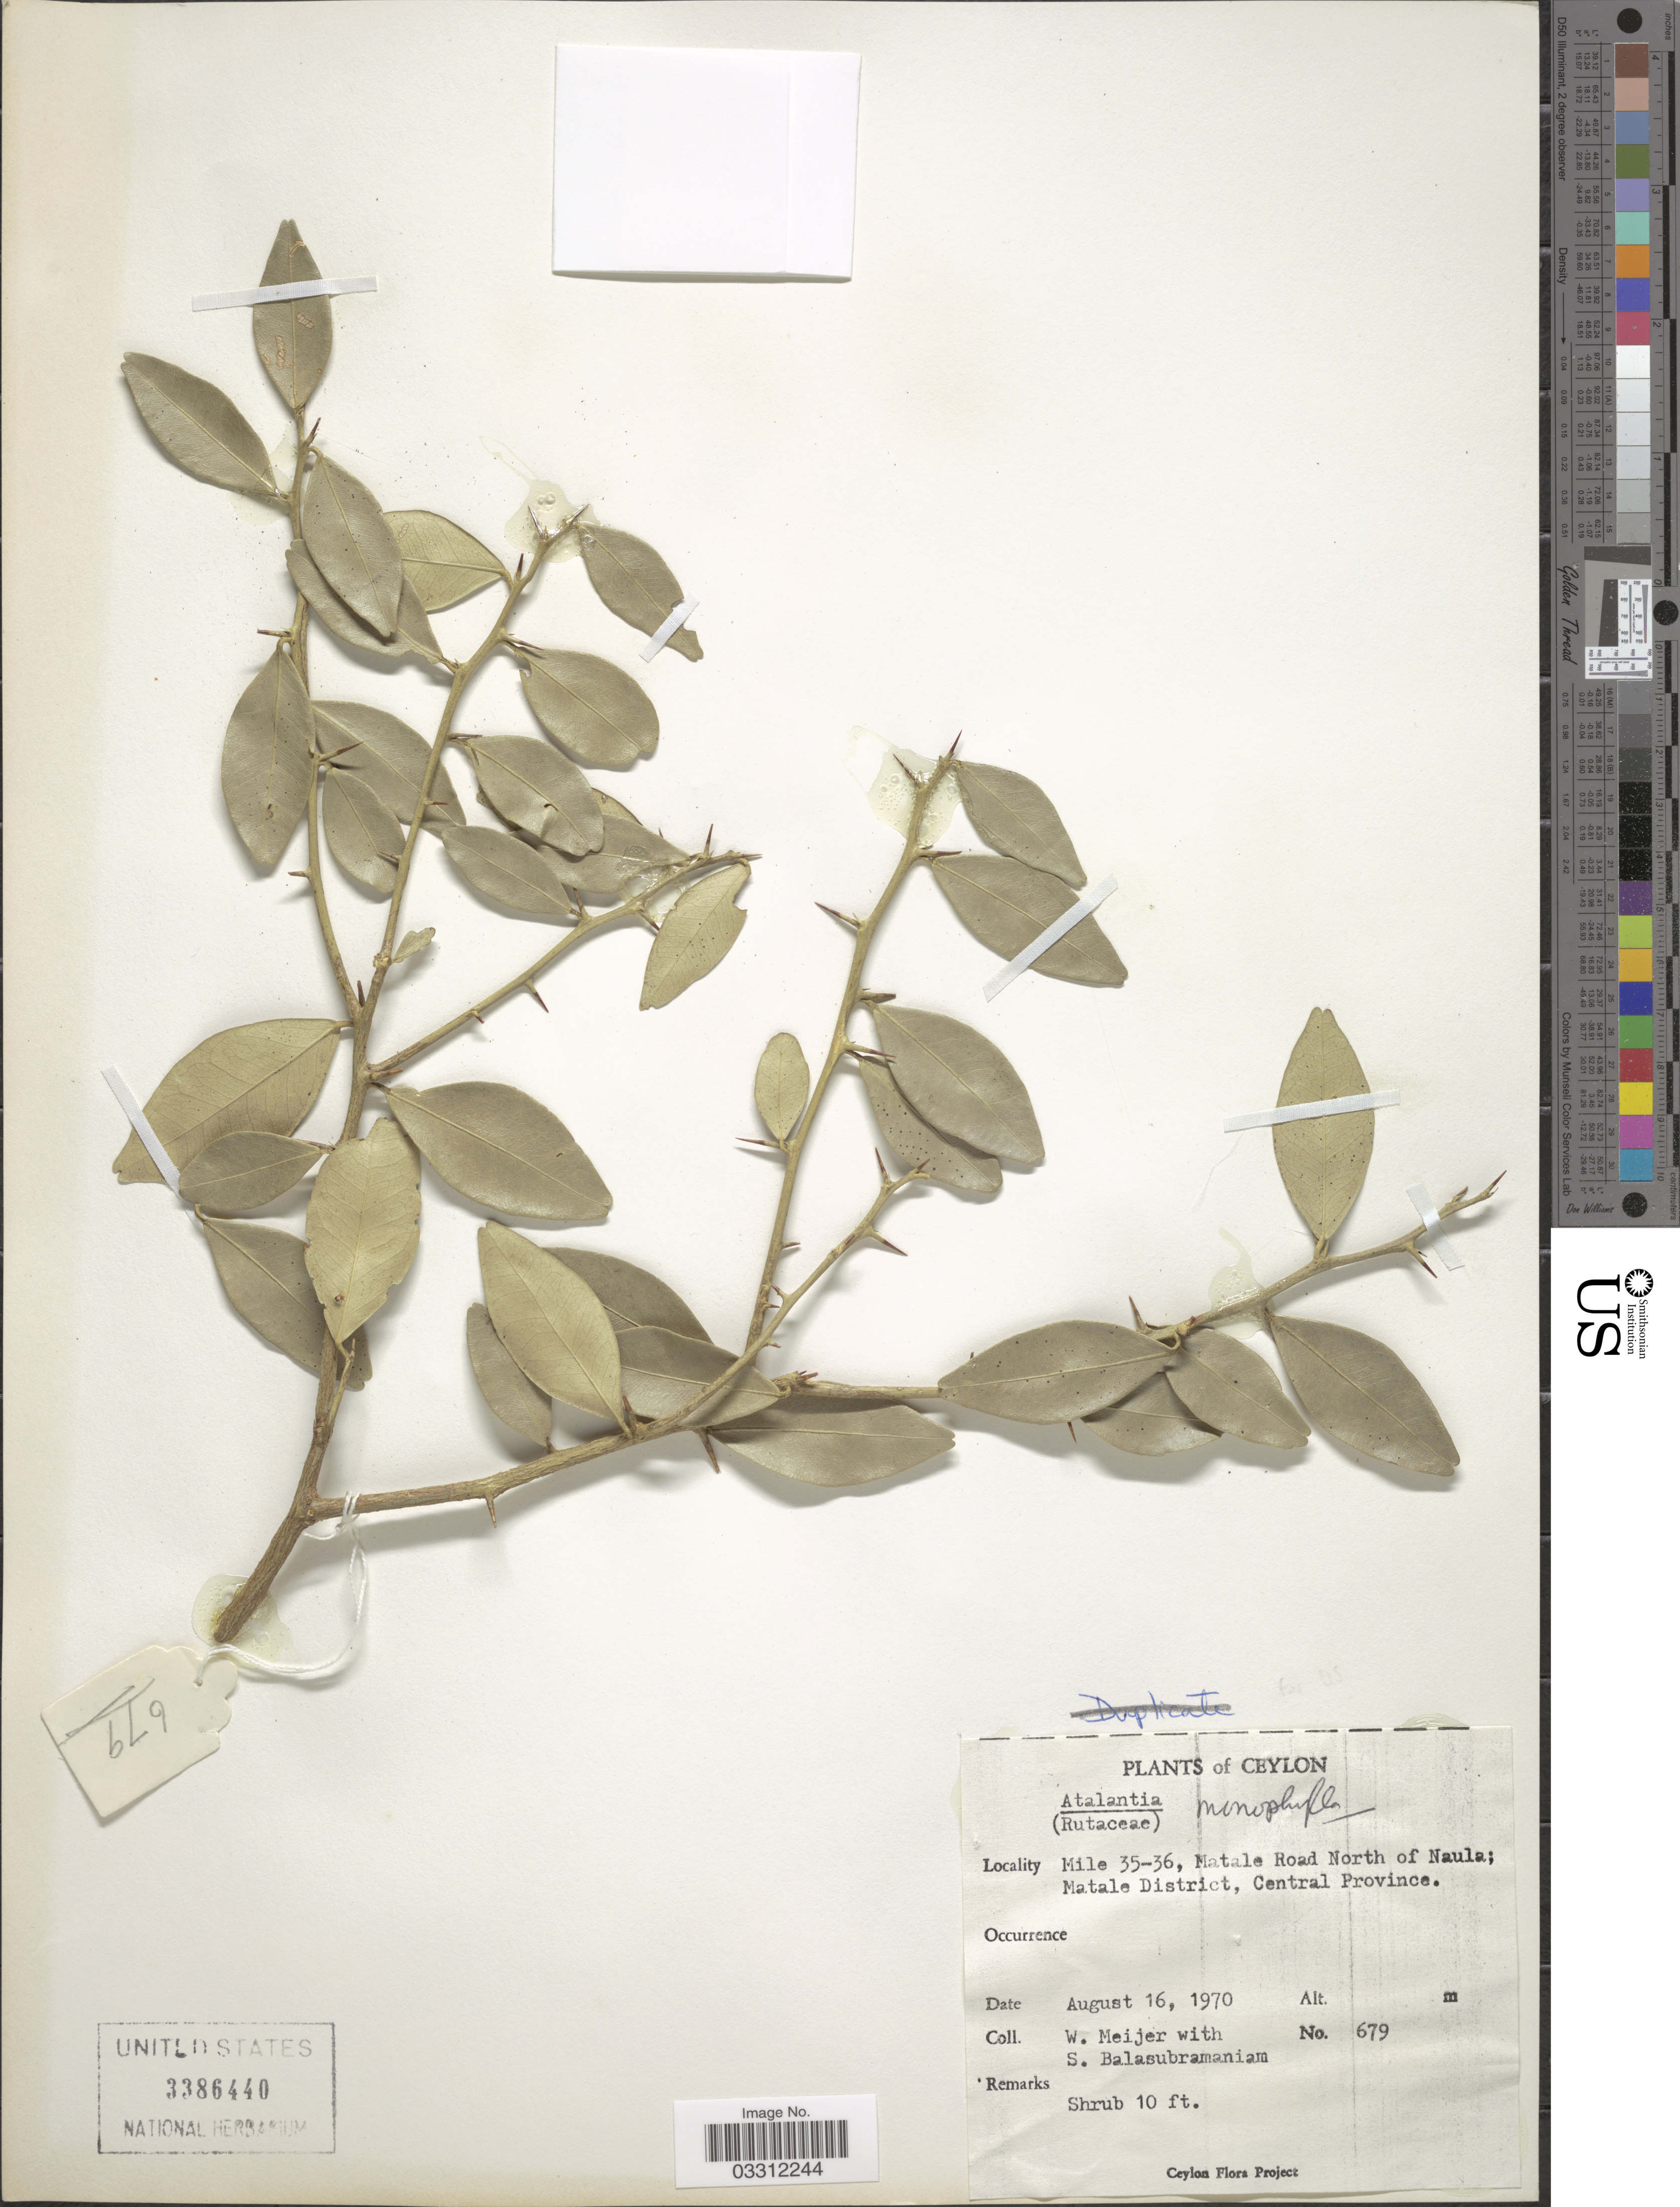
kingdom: Plantae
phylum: Tracheophyta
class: Magnoliopsida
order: Sapindales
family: Rutaceae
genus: Atalantia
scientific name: Atalantia monophylla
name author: (L.) DC.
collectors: W. Meijer & S. Balasubramaniam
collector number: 679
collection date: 1970-08-16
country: Sri Lanka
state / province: Central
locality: Ceylon, Mile 35-36, Matale Road North of Naula; Matale District.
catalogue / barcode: US 3386440